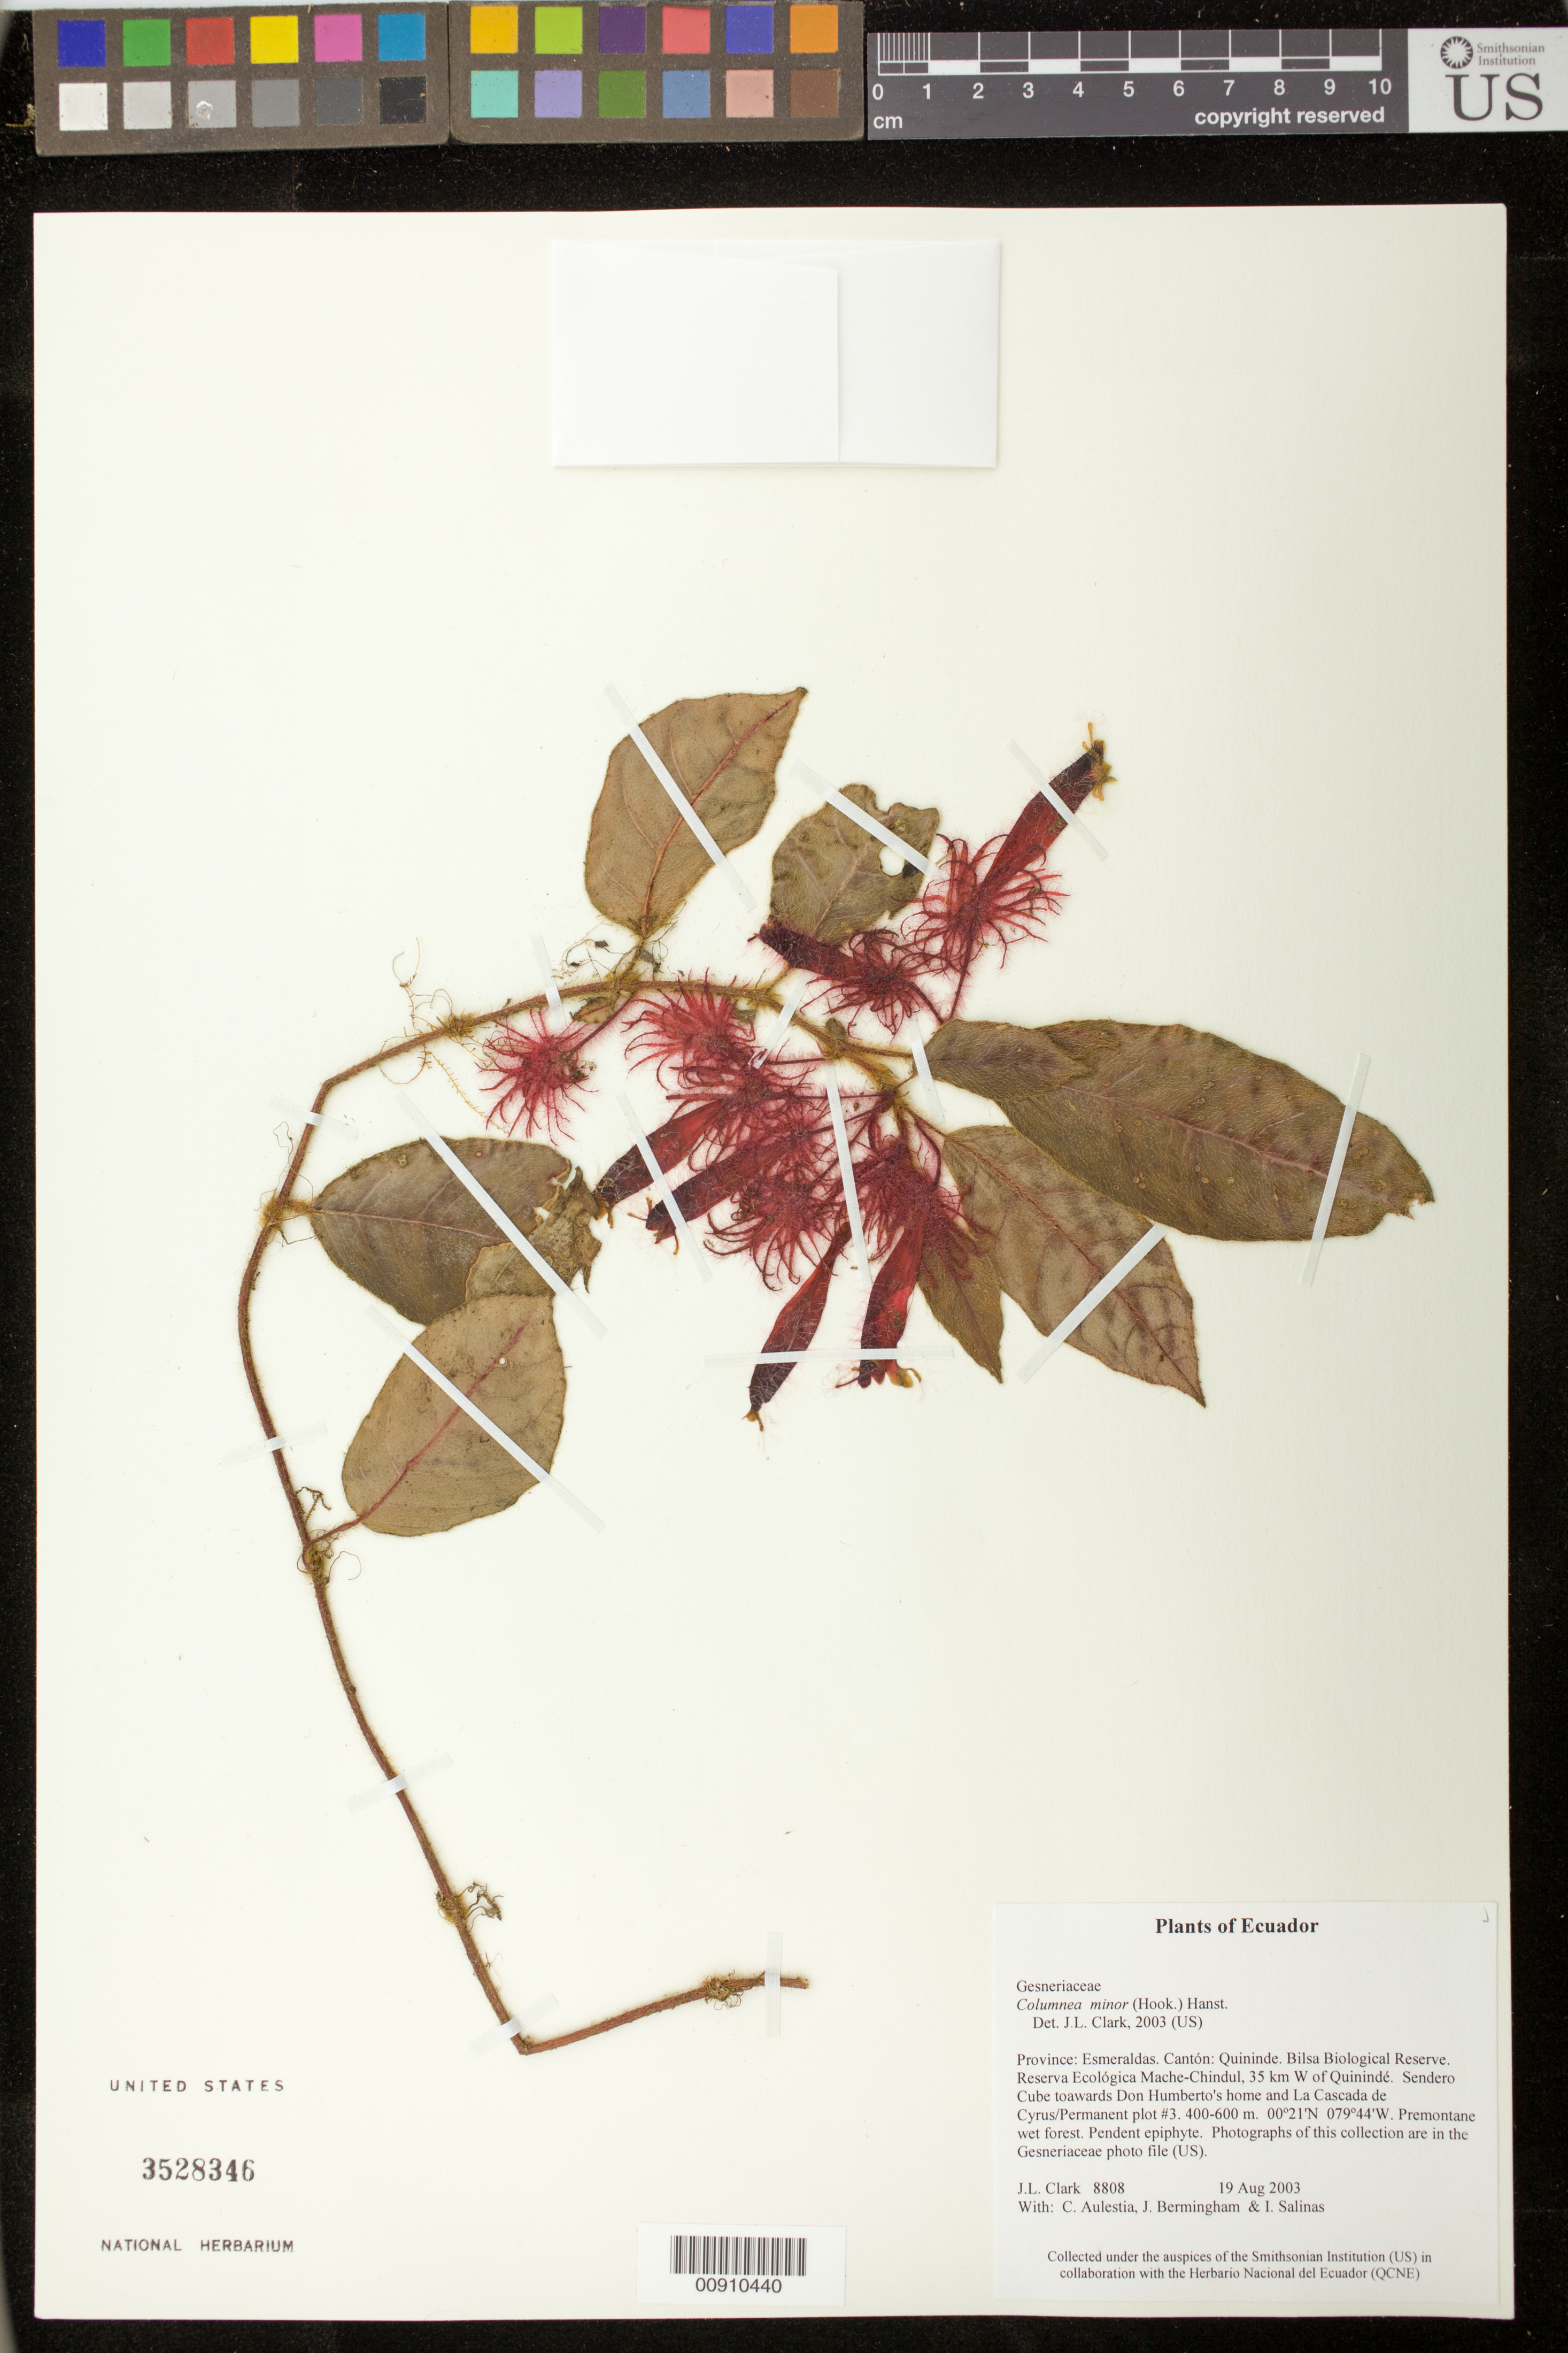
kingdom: Plantae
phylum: Tracheophyta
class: Magnoliopsida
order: Lamiales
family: Gesneriaceae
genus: Columnea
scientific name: Columnea minor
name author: (Hook.) Hanst.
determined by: Clark, J. L., (SEL), The Marie Selby Botanical Garden (UNITED STATES)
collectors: J. L. Clark, C. Aulestia, J. Bermingham & I. Salinas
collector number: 8808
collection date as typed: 19 Aug 2003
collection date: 2003-08-19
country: Ecuador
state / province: Esmeraldas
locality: Quininde. Bilsa Biological Reserve. Reserva Ecológica Mache-Chindul, 35 km W of Quinindé. Sendero Cube toawards Don Humberto's home and La Cascada de Cyrus/Permanent plot #3.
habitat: Premontane wet forest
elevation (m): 400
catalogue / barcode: US 3528346